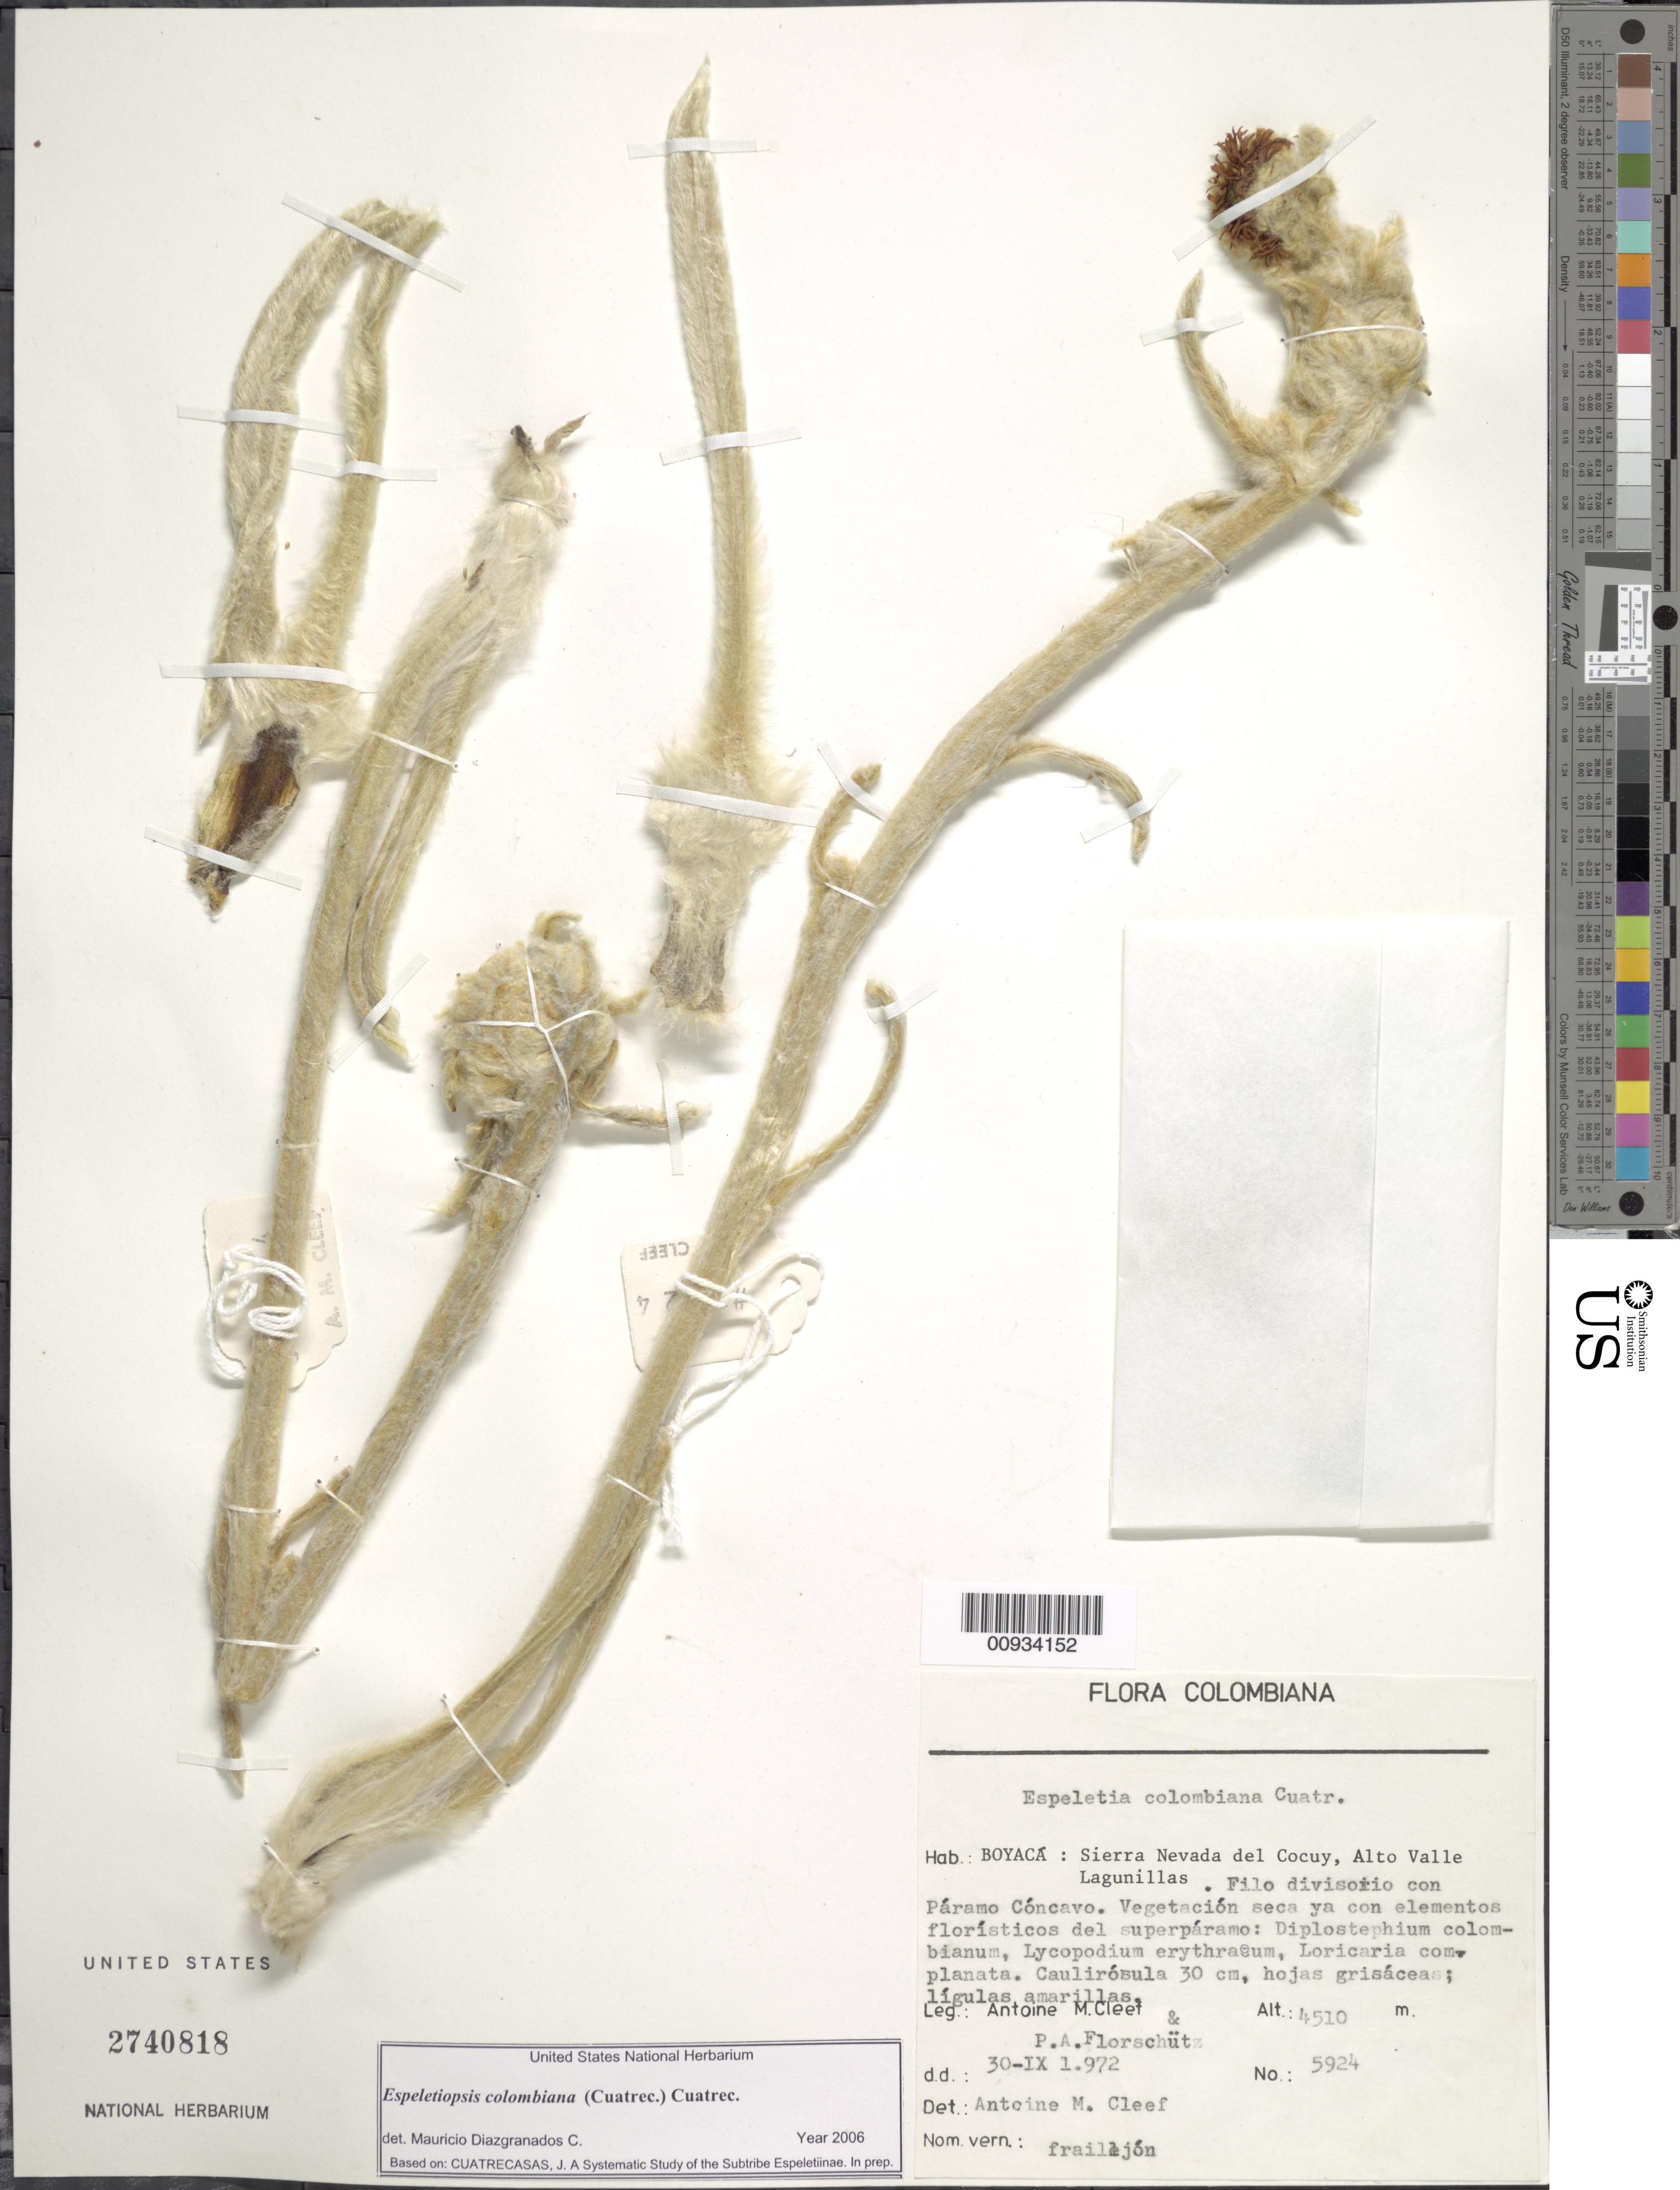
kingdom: Plantae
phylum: Tracheophyta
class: Magnoliopsida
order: Asterales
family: Asteraceae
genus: Espeletiopsis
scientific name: Espeletiopsis colombiana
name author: (Cuatrec.) Cuatrec.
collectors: A. M. Cleef & P. Florschütz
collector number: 5924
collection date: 1972-09-30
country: Colombia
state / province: Boyacá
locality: Sierra Nevada del Cocuy, Alto Valle Lagunillas. Filo divisorio con P. Cóncavo.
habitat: Vegetación seca ya con elementos florísticos del superpáramo: Diplostephium colombianum, Lycopodium erythacum, Loricaria complanata.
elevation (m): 4510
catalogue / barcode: US 2740818